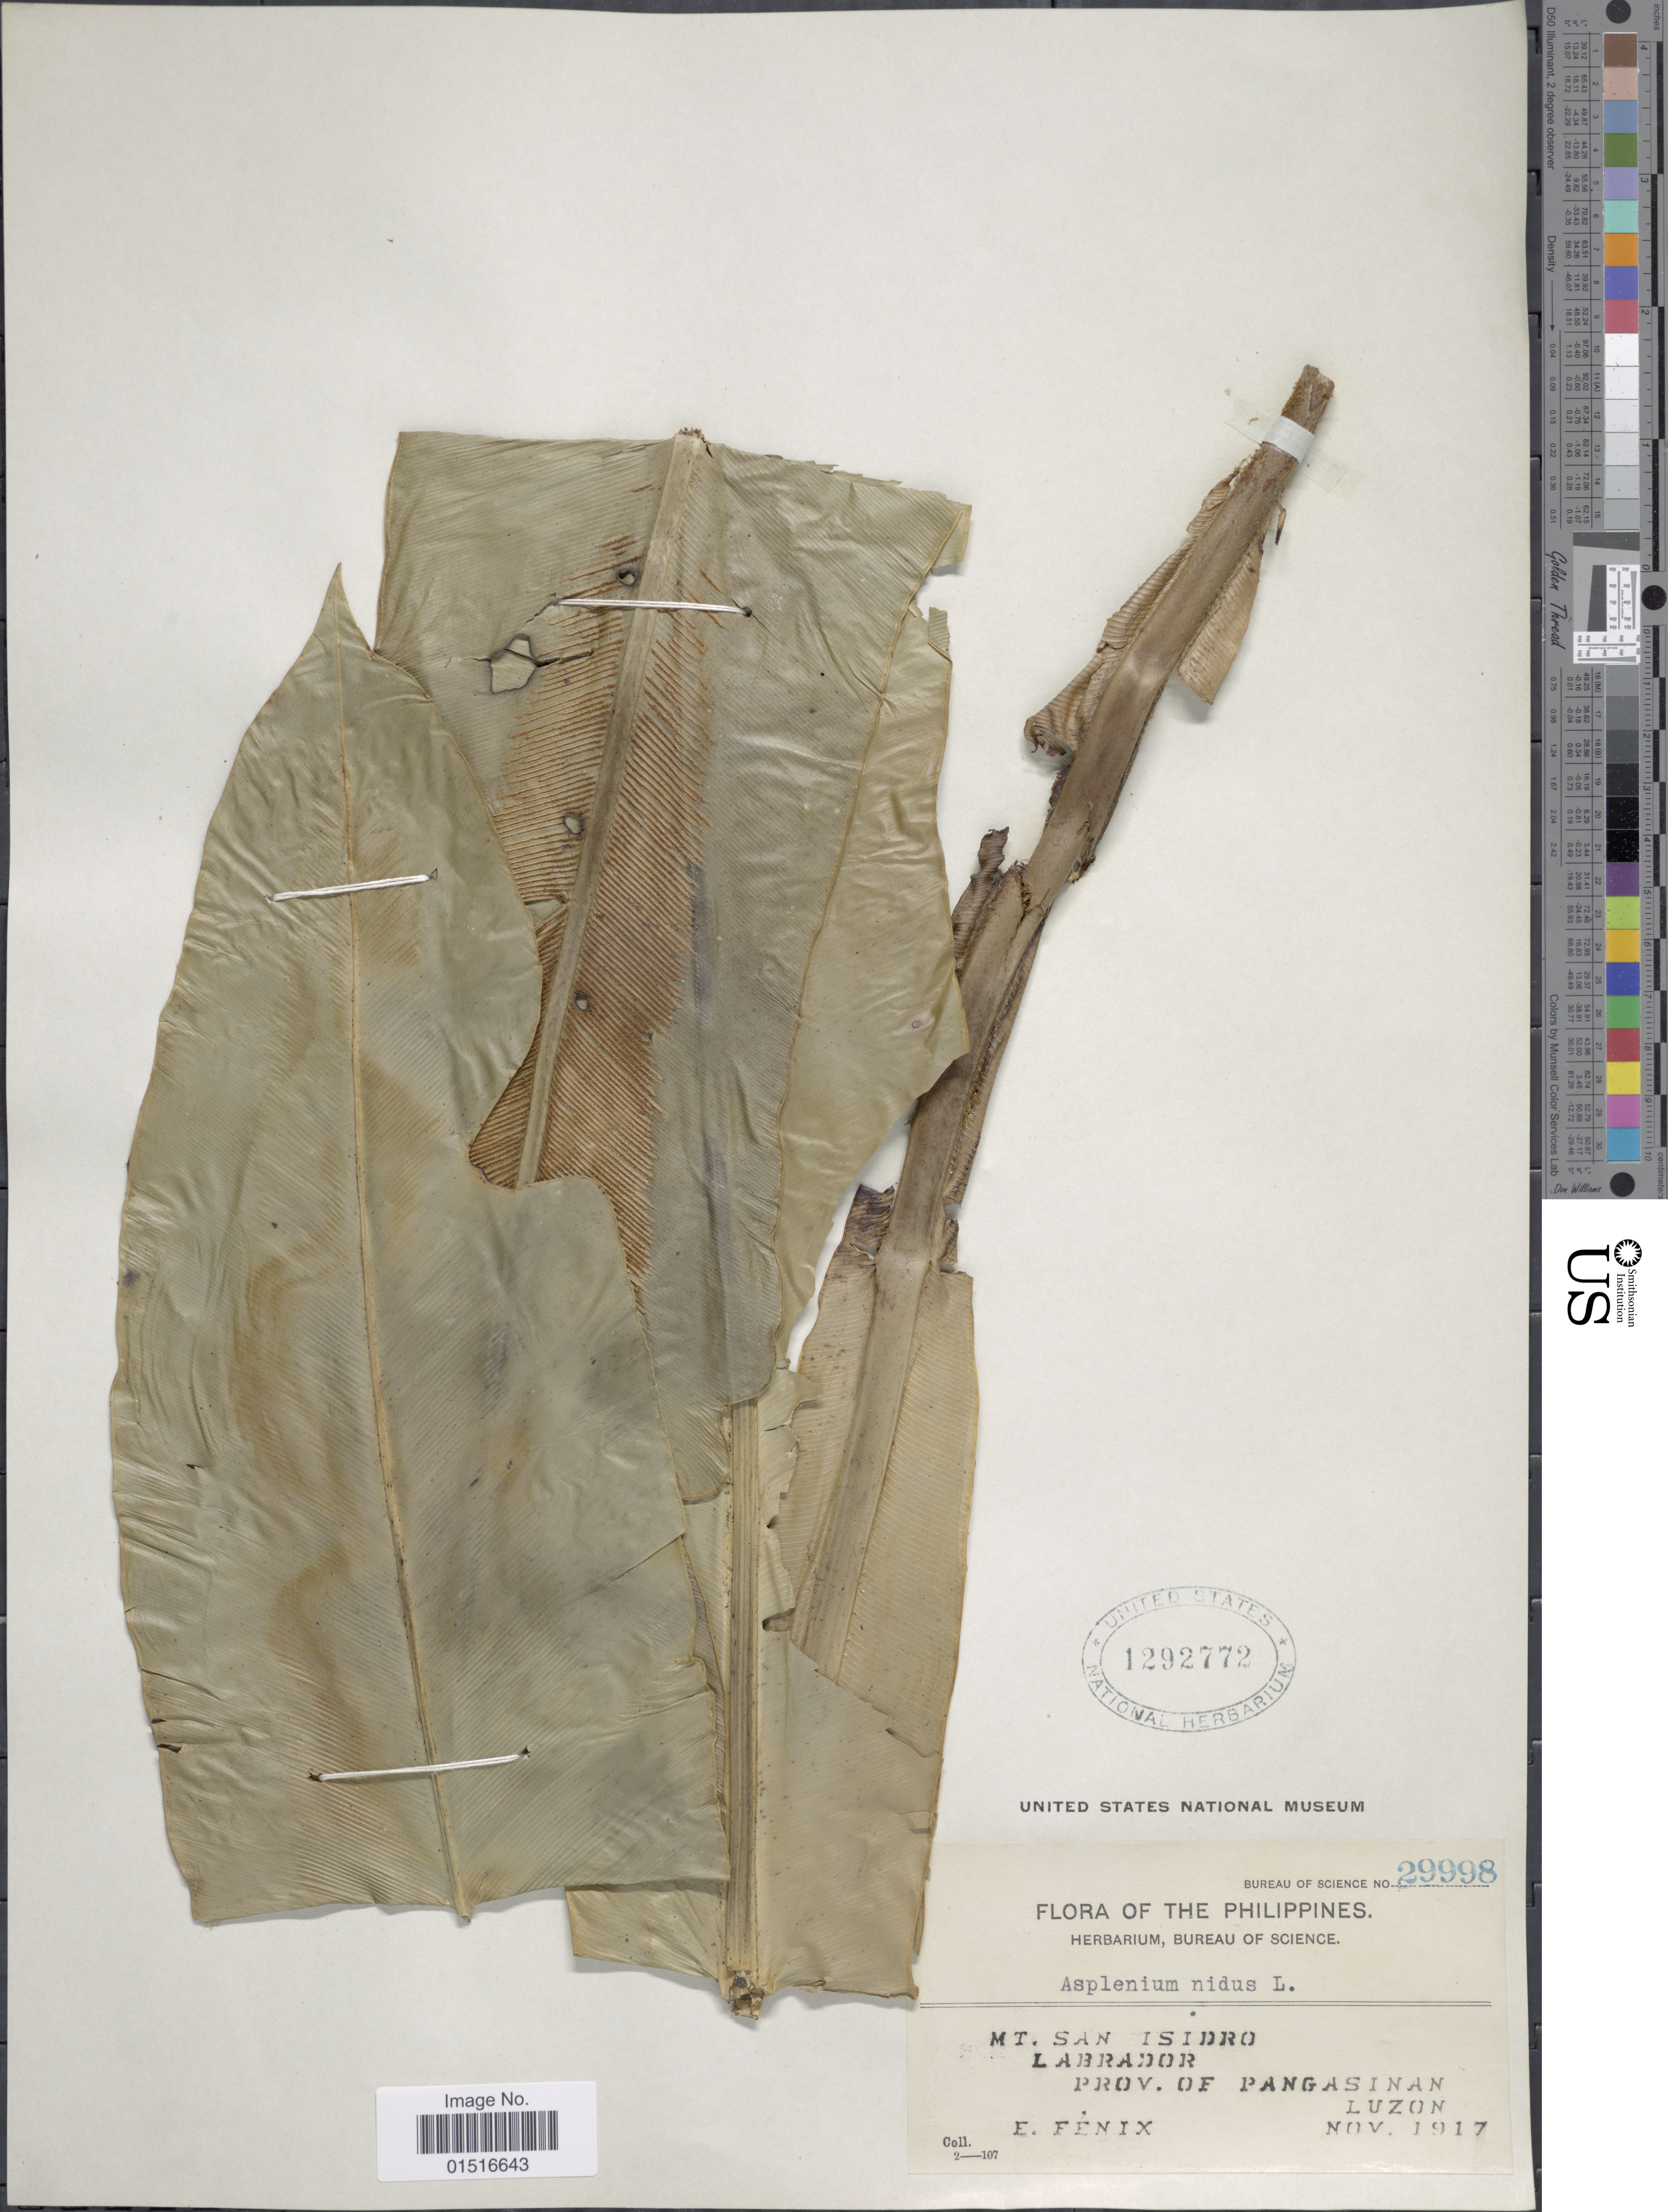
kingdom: Plantae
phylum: Tracheophyta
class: Polypodiopsida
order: Polypodiales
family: Aspleniaceae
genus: Asplenium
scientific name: Asplenium nidus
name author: L.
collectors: E. Fénix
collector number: Bureau of Science 29998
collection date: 1917-11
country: Philippines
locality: Mt. San Isidro, Labrador, Prov. of Pangasinan, Luzon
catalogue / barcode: US 1292772